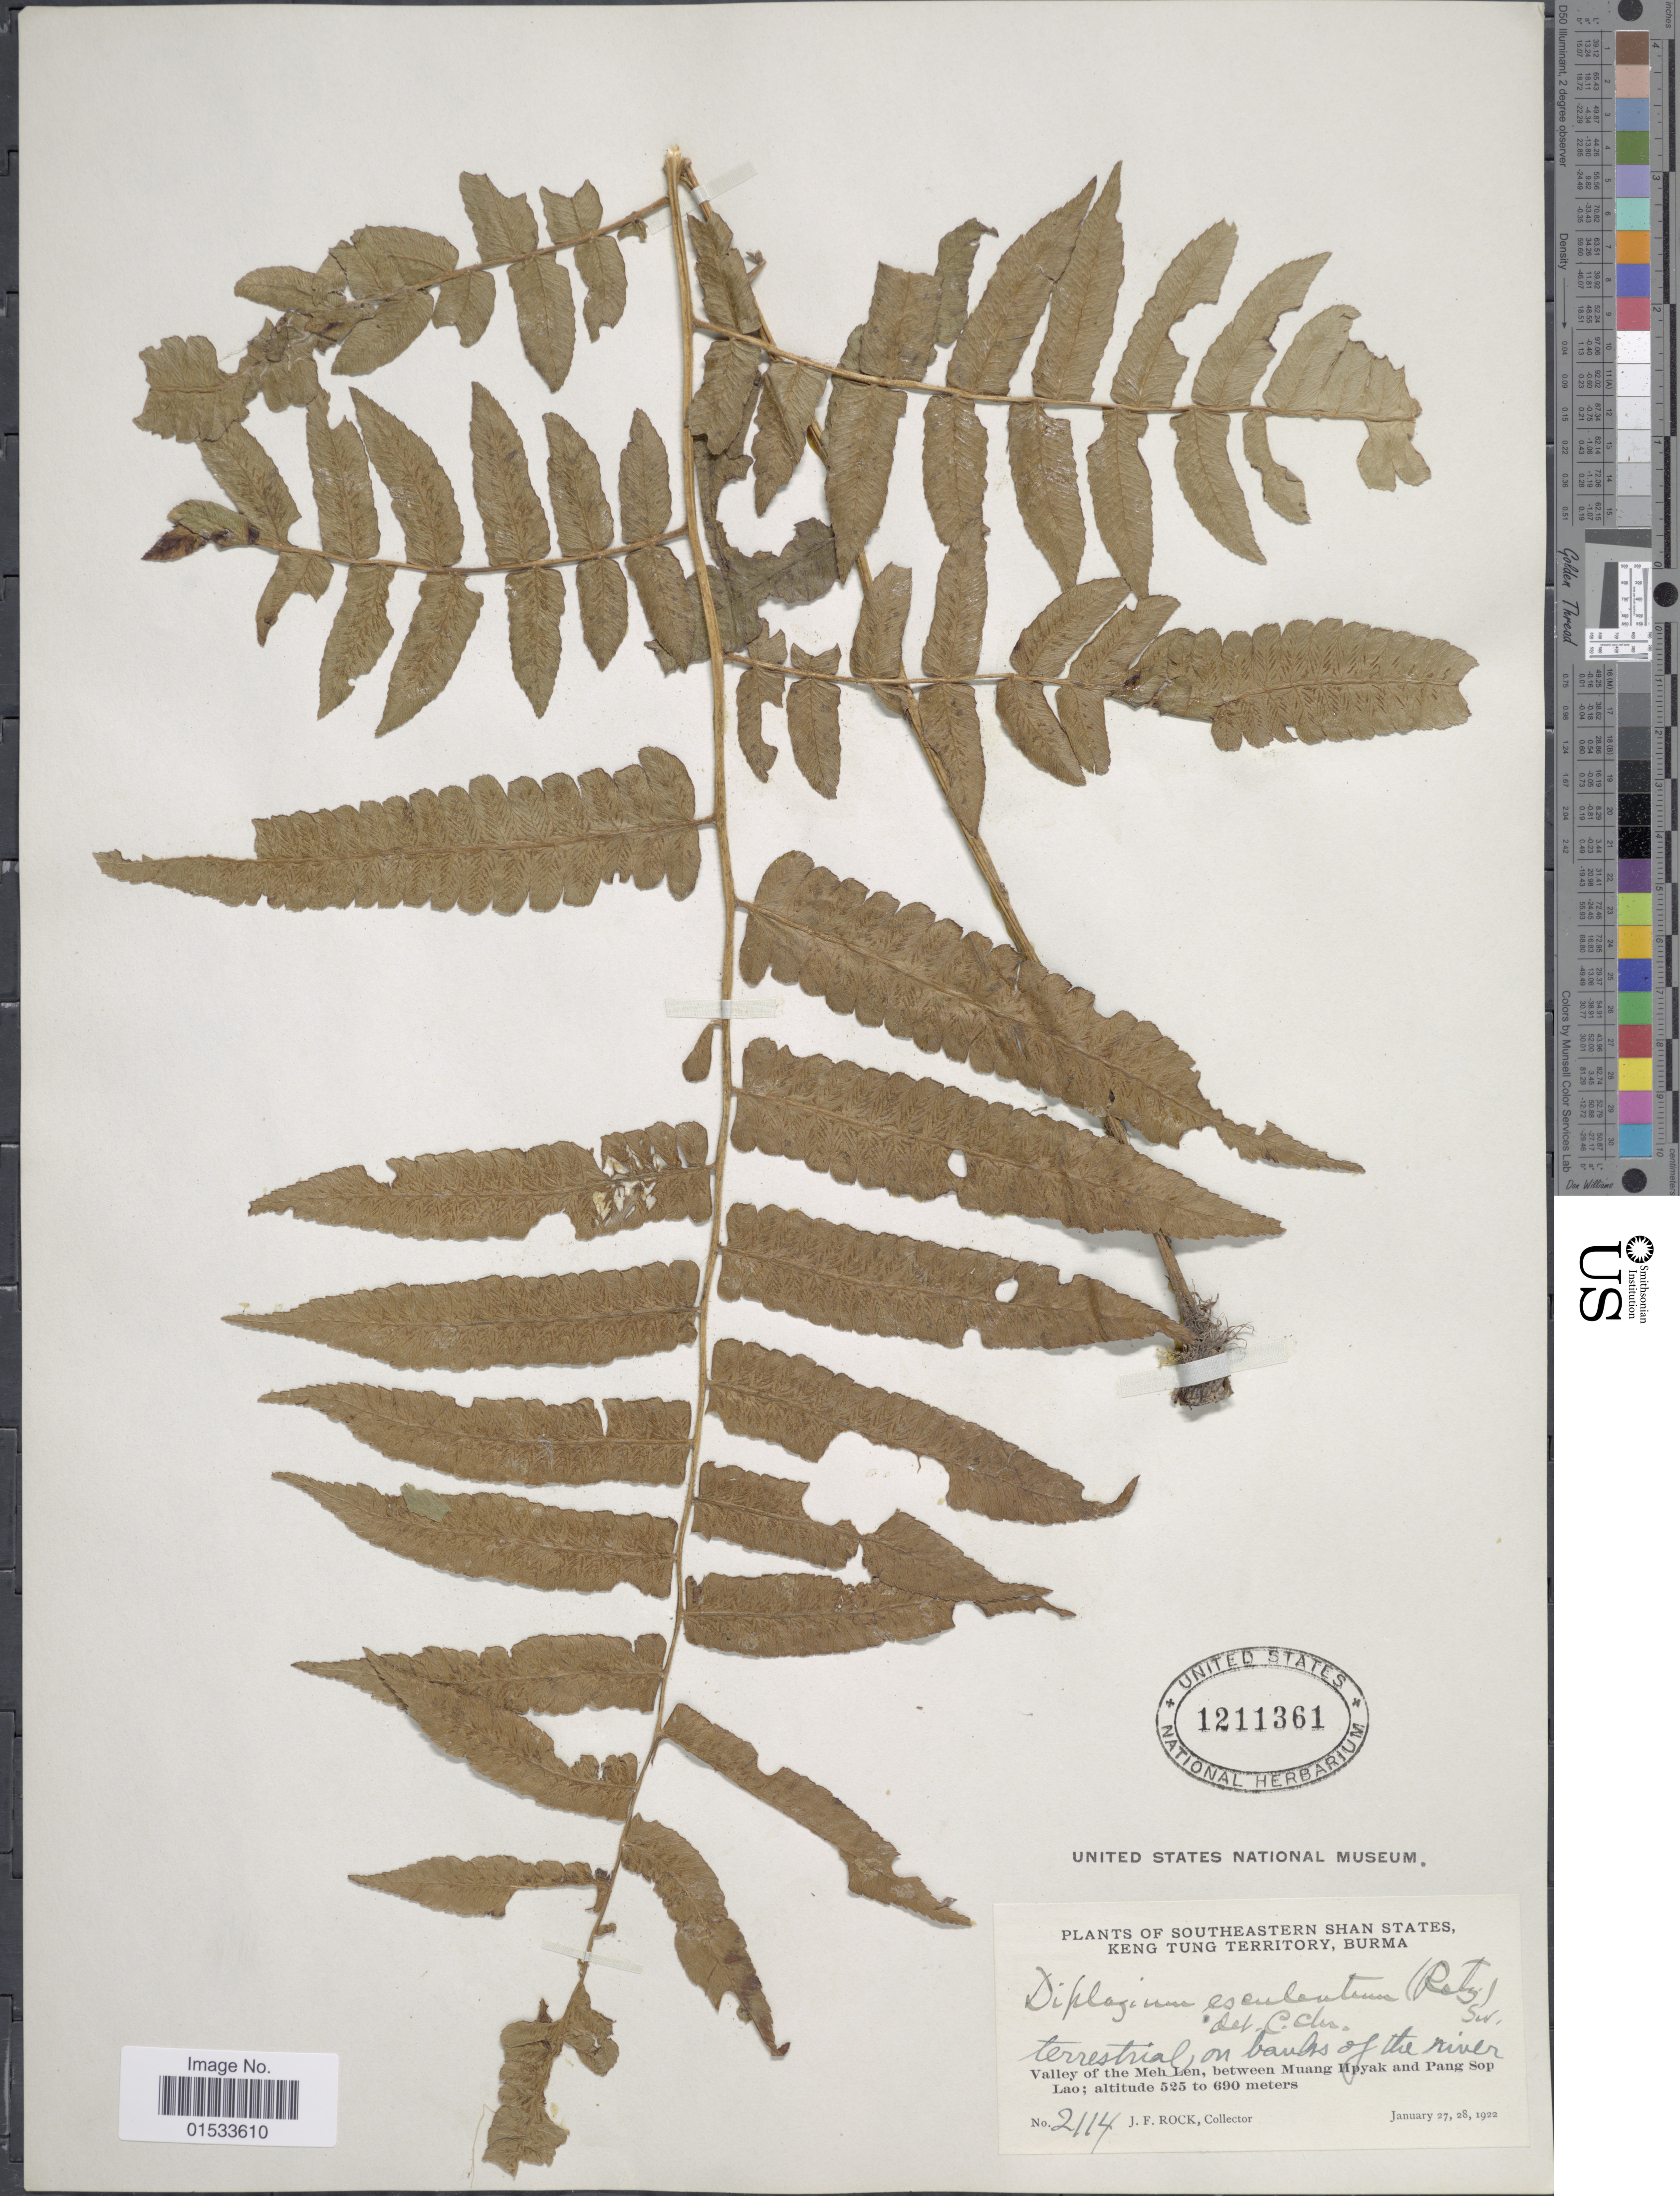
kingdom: Plantae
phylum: Tracheophyta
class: Polypodiopsida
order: Polypodiales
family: Athyriaceae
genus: Diplazium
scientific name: Diplazium esculentum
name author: (Retz.) Sw.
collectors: J. Rock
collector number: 2114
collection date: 1922-01-27/1922-01-28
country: Myanmar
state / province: Shan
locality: Southeastern Shan States, Keng Tung Territory, Burma, Valley of the Meh Len, between Muang Hpyak and Pang Sop Lao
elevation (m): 525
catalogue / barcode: US 1211361